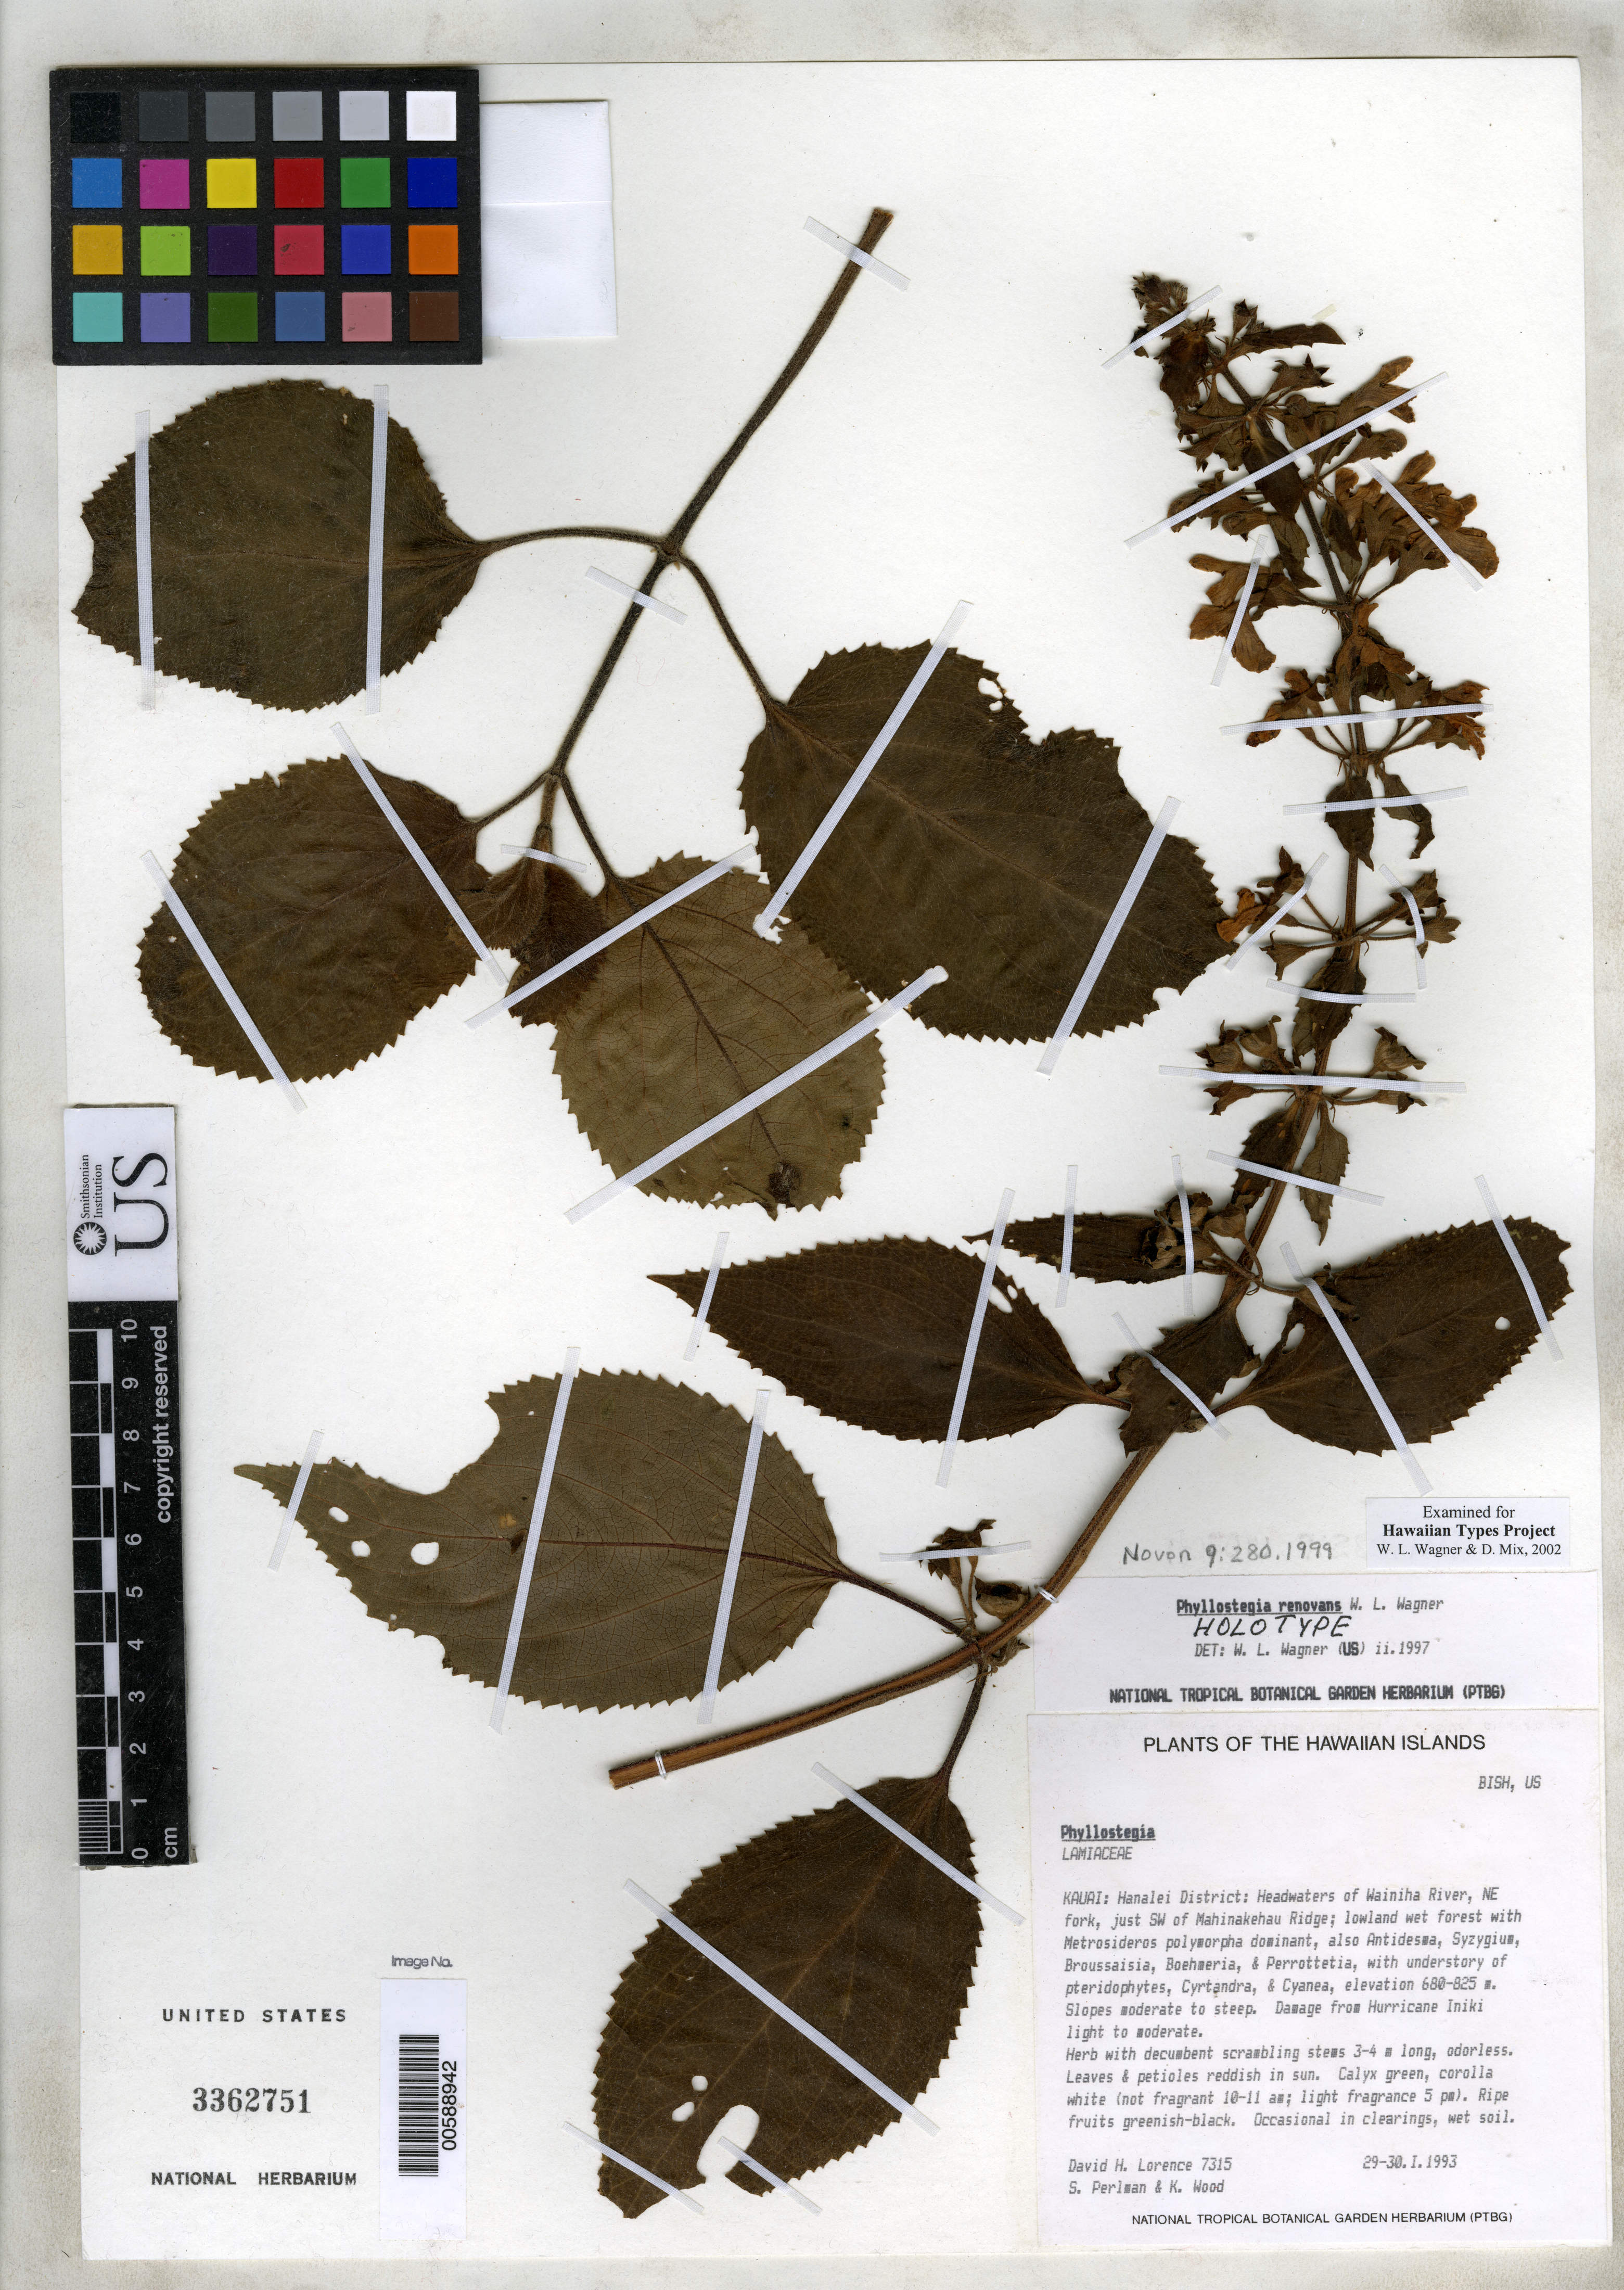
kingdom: Plantae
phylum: Tracheophyta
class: Magnoliopsida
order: Lamiales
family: Lamiaceae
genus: Phyllostegia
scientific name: Phyllostegia renovans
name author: W.L. Wagner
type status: Holotype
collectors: D. Lorence, S. P. Perlman & K. Wood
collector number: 7315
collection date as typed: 29 Jan 1993 to 30 Jan 1993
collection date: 1993-01-29/1993-01-30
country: United States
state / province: Hawaii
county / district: Kauai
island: Kaua'i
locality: Headwaters of Wainiha river, NE fork, just SW of Mahinakehau Ridge. Hanalei.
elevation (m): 680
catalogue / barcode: US 3362751